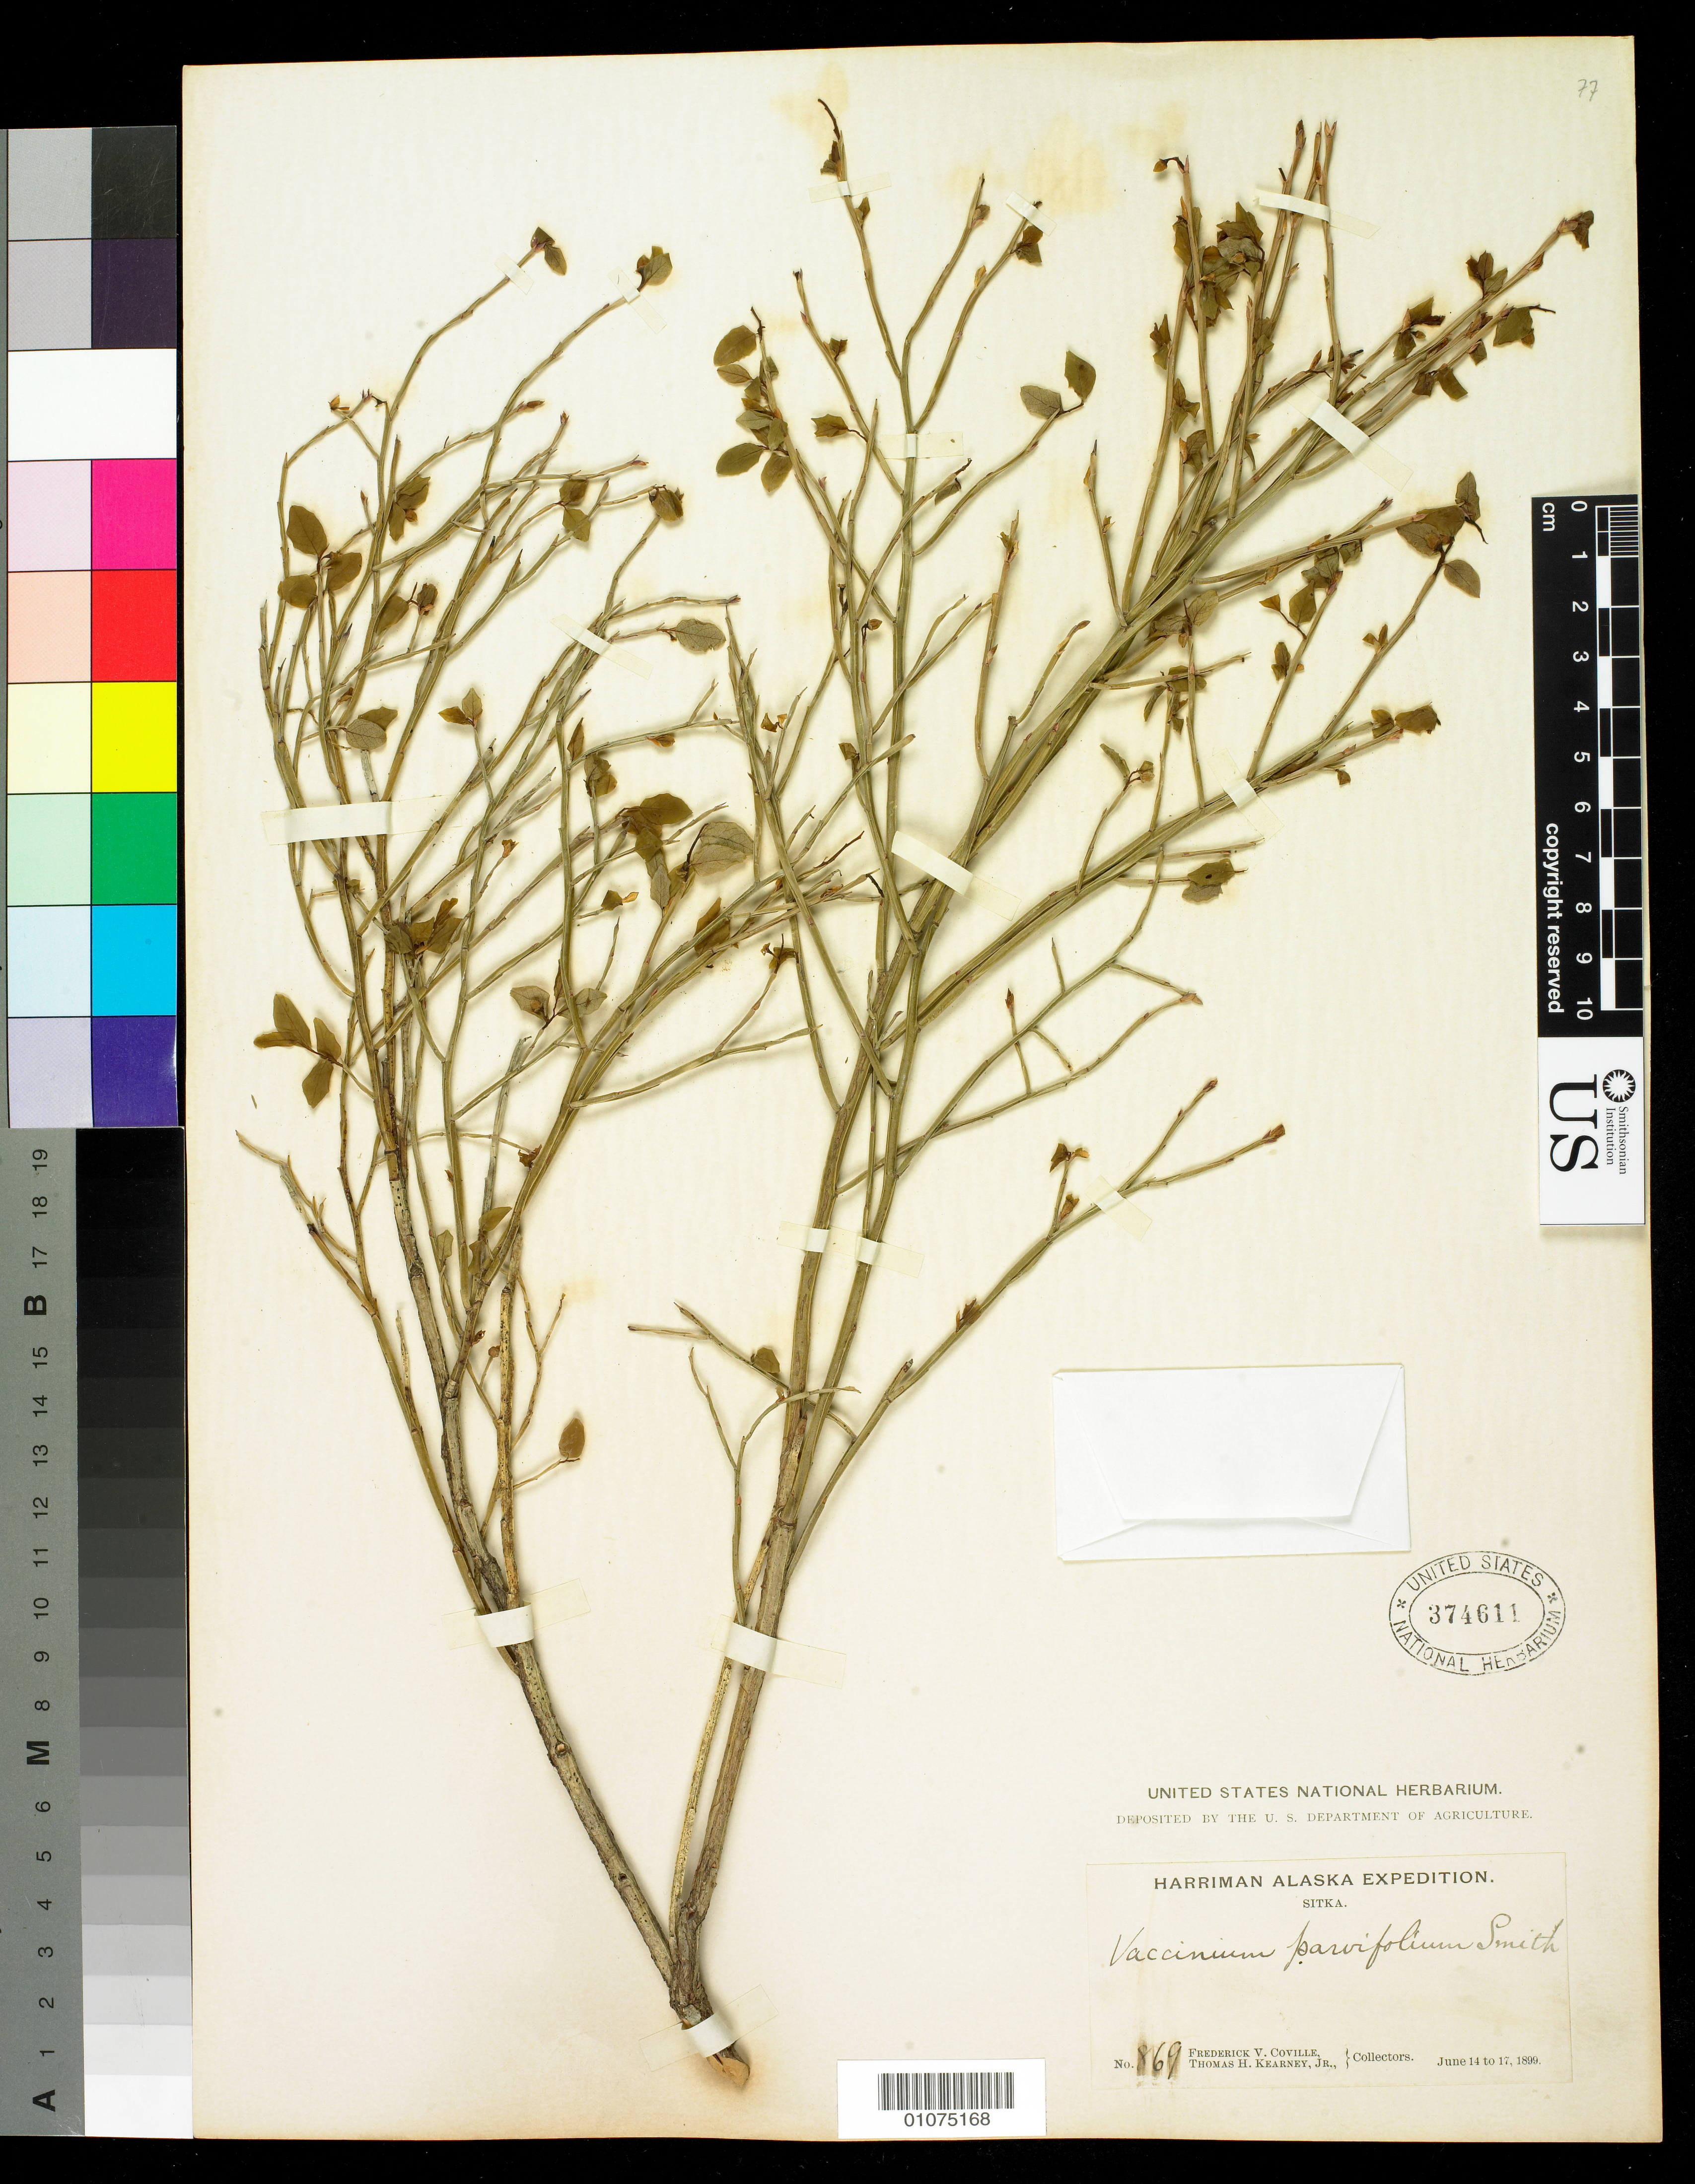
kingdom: Plantae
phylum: Tracheophyta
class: Magnoliopsida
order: Ericales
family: Ericaceae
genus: Vaccinium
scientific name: Vaccinium parvifolium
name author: Small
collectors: F. V. Coville & T. H. Kearney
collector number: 869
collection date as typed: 14 Jun 1899 to 17 Jun 1899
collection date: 1899-06-14/1899-06-17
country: United States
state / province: Alaska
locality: Sitka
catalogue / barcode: US 374611